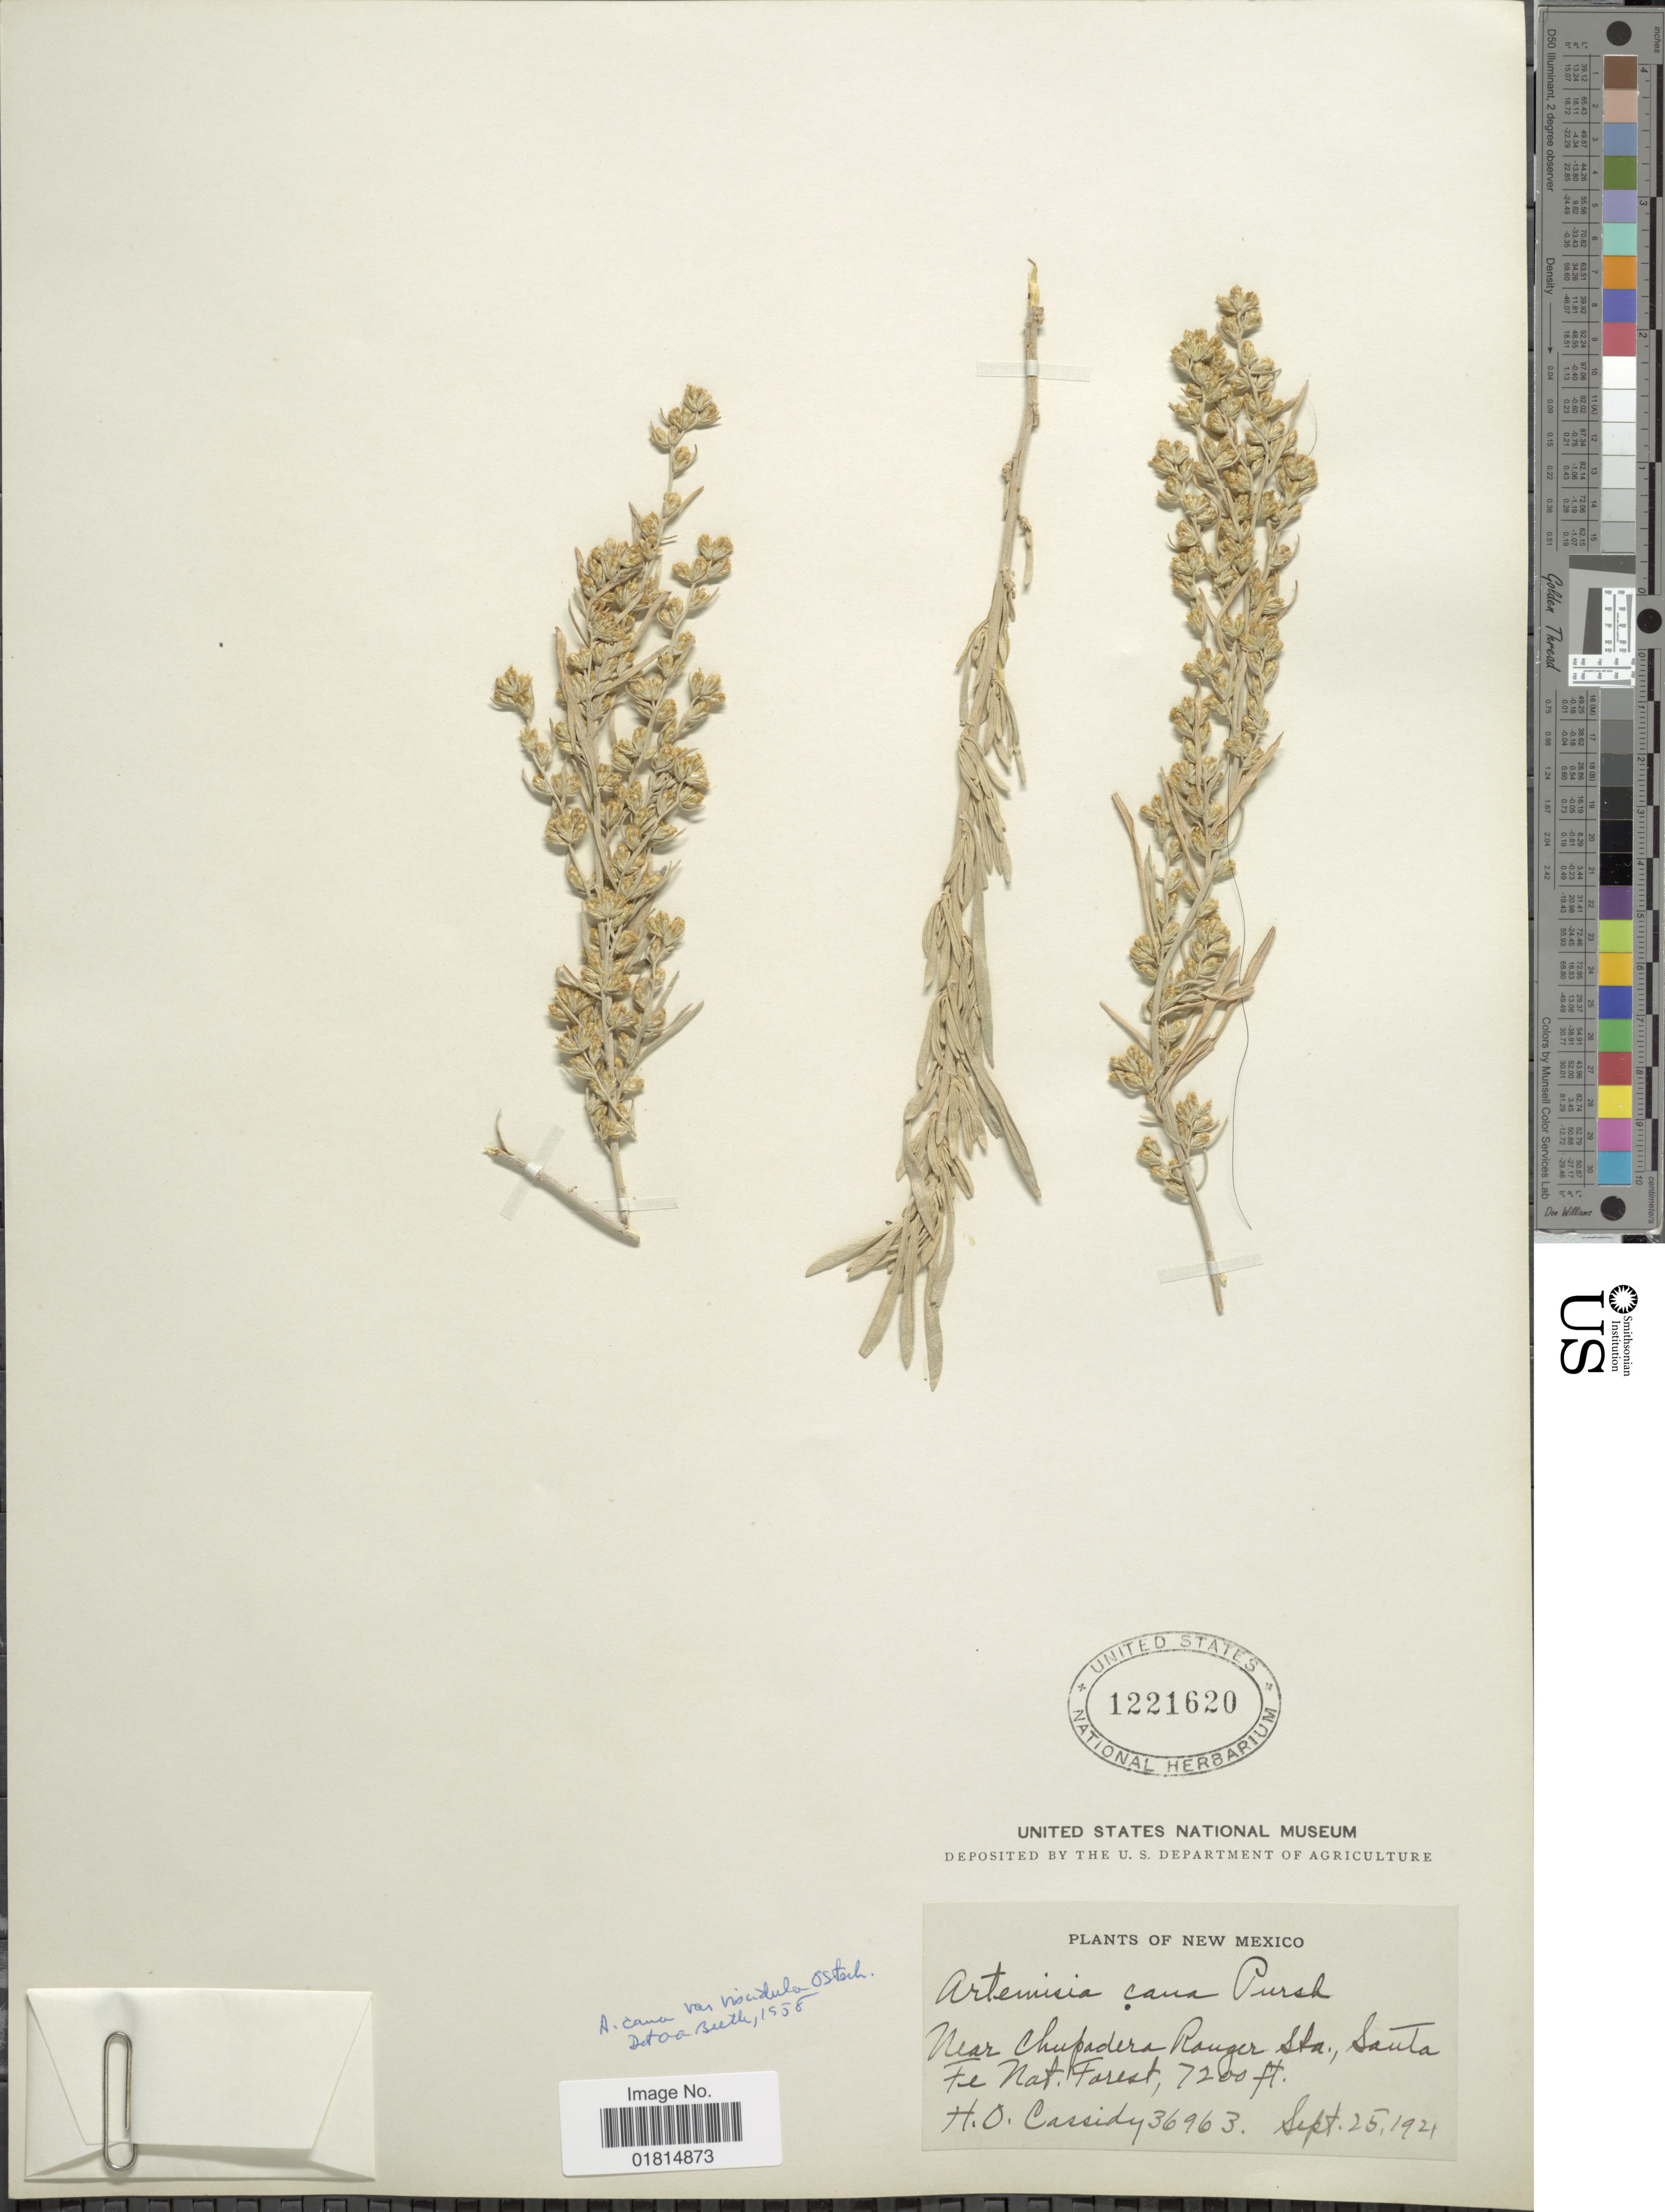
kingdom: Plantae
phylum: Tracheophyta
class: Magnoliopsida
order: Asterales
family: Asteraceae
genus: Artemisia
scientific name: Artemisia cana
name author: Pursh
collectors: H. Cassidy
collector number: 36963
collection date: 1921-09-25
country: United States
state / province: New Mexico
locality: Near Chupadera Rouger Sta., Santa Fe Nat. Forest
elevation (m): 2195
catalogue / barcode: US 1221620